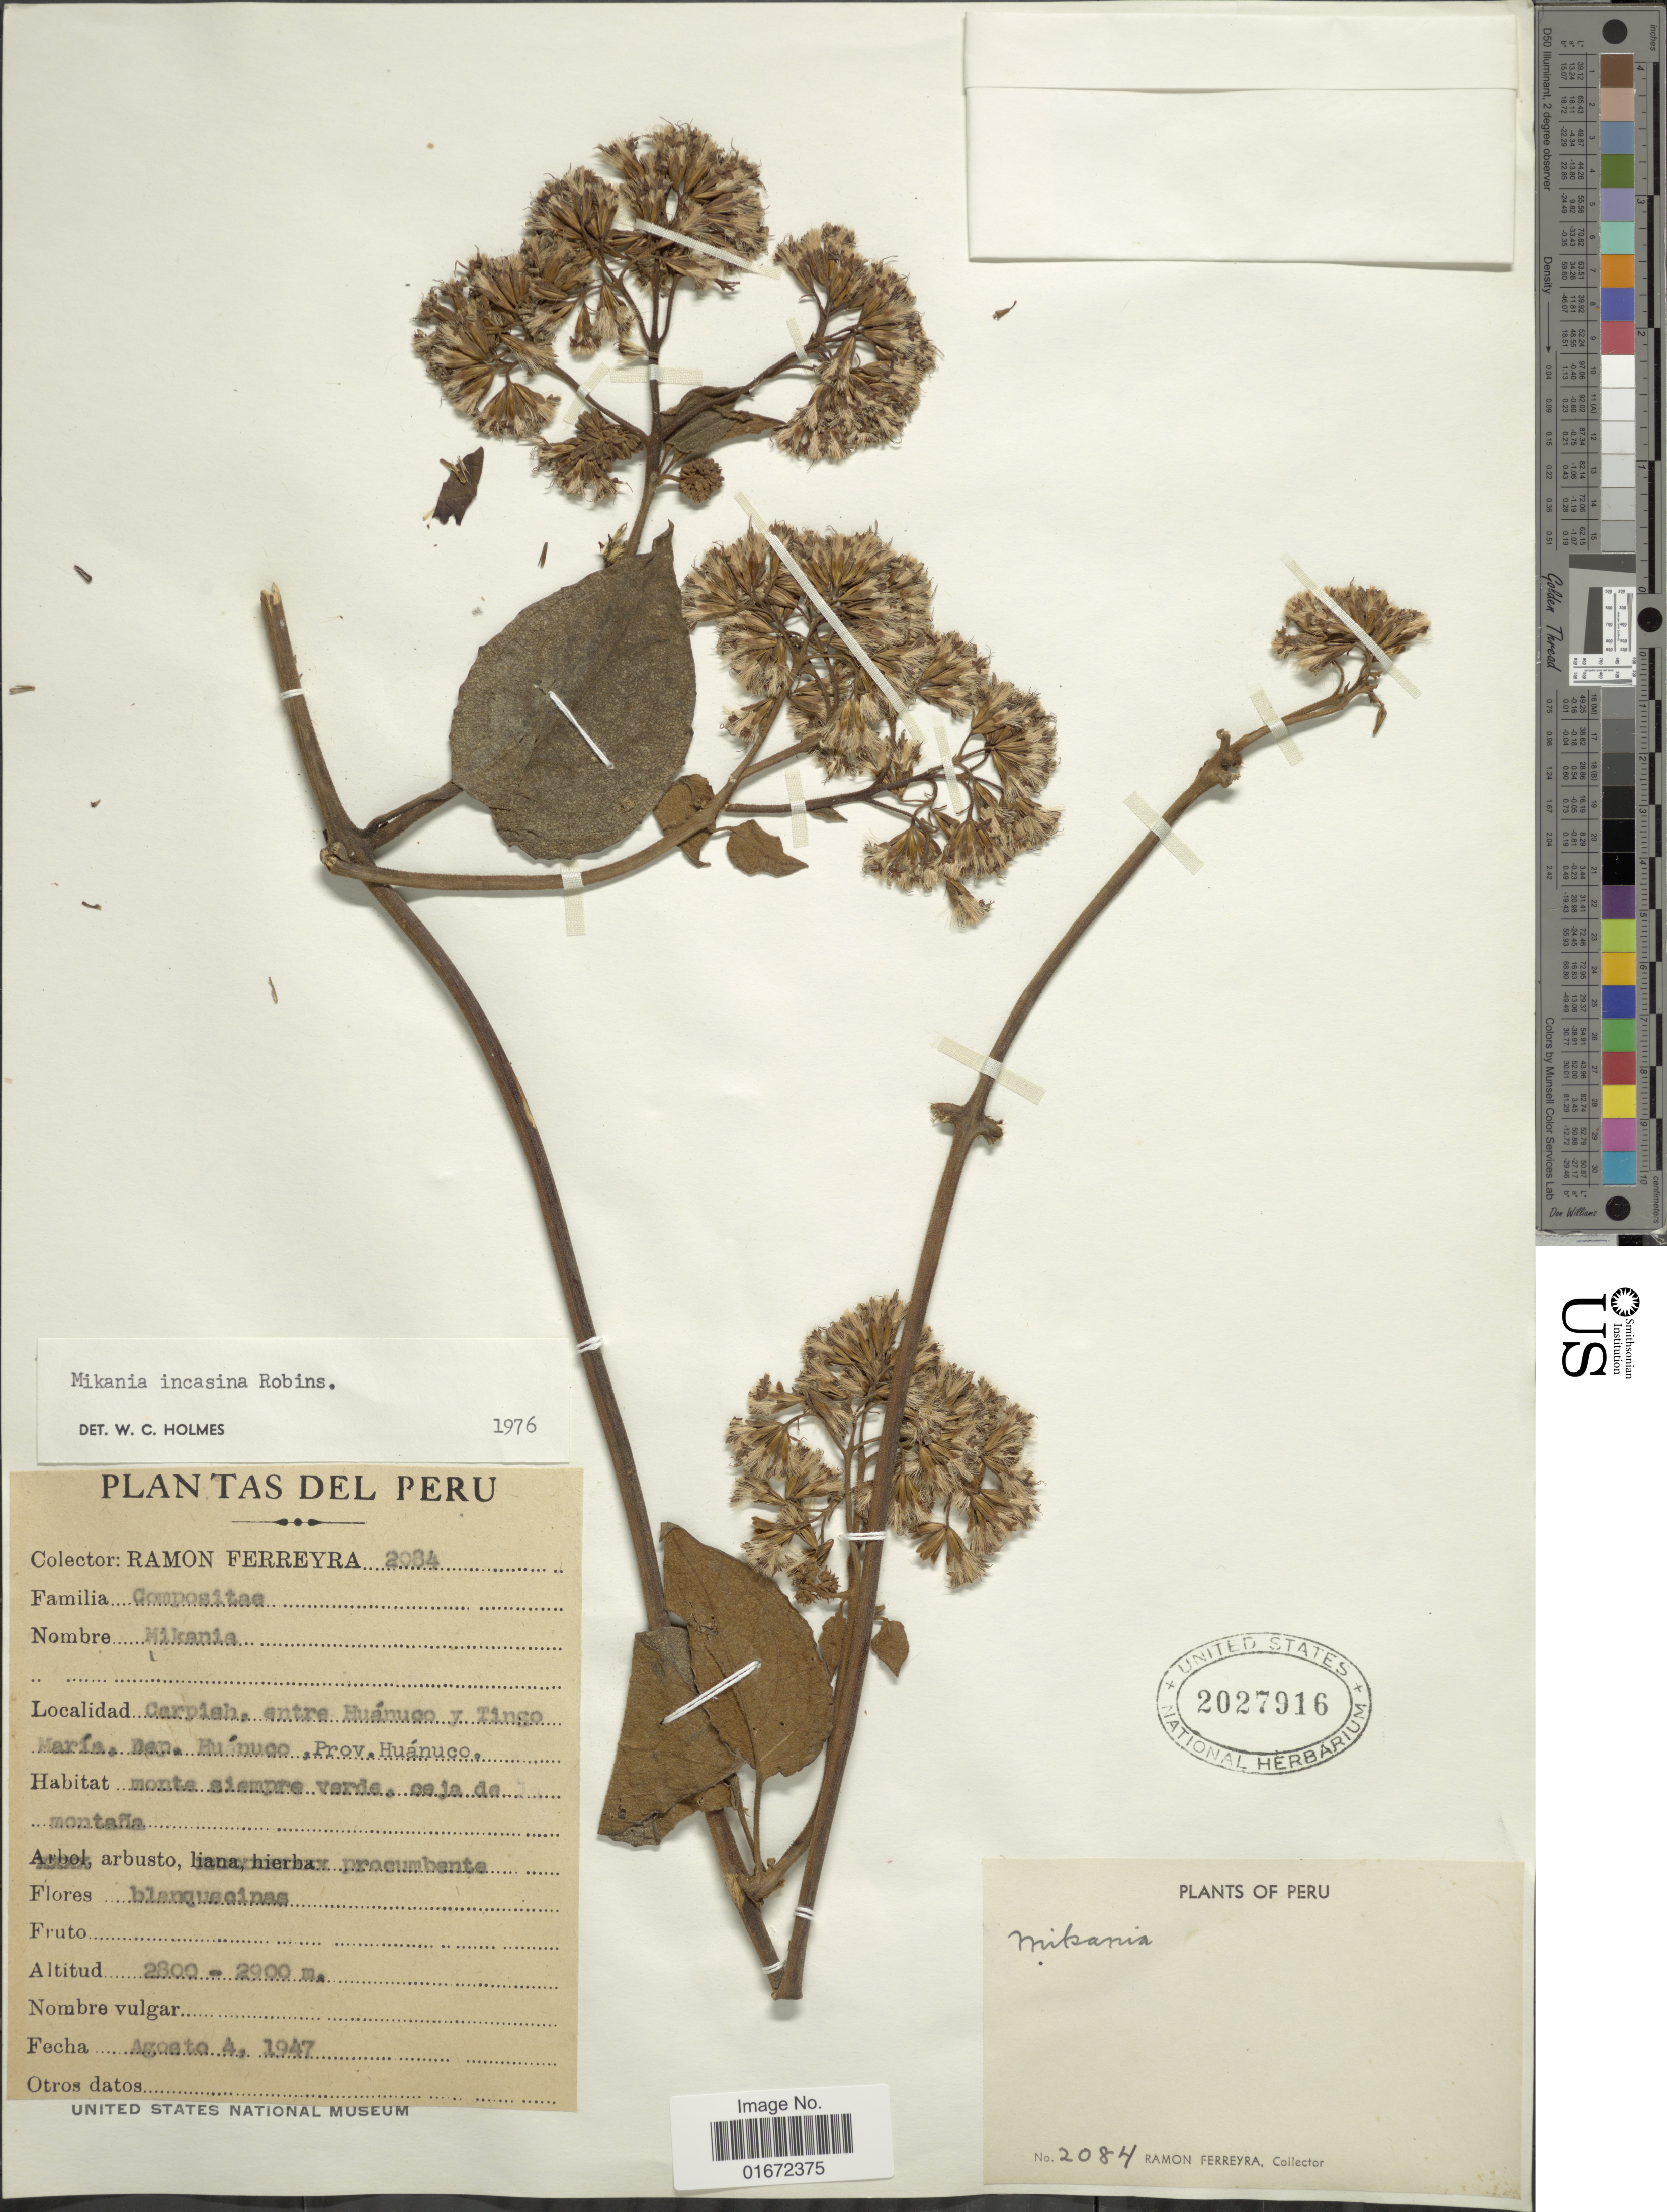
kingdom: Plantae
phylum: Tracheophyta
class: Magnoliopsida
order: Asterales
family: Asteraceae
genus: Mikania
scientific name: Mikania incasina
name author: B.L. Rob.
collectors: R. A. Ferreyra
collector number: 2084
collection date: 1947-08-04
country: Peru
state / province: Huánuco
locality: Carpish, entre Huánuco y Tingo María. Dep Huánuco, Prov. Huánuco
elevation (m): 2800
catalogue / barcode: US 2027916